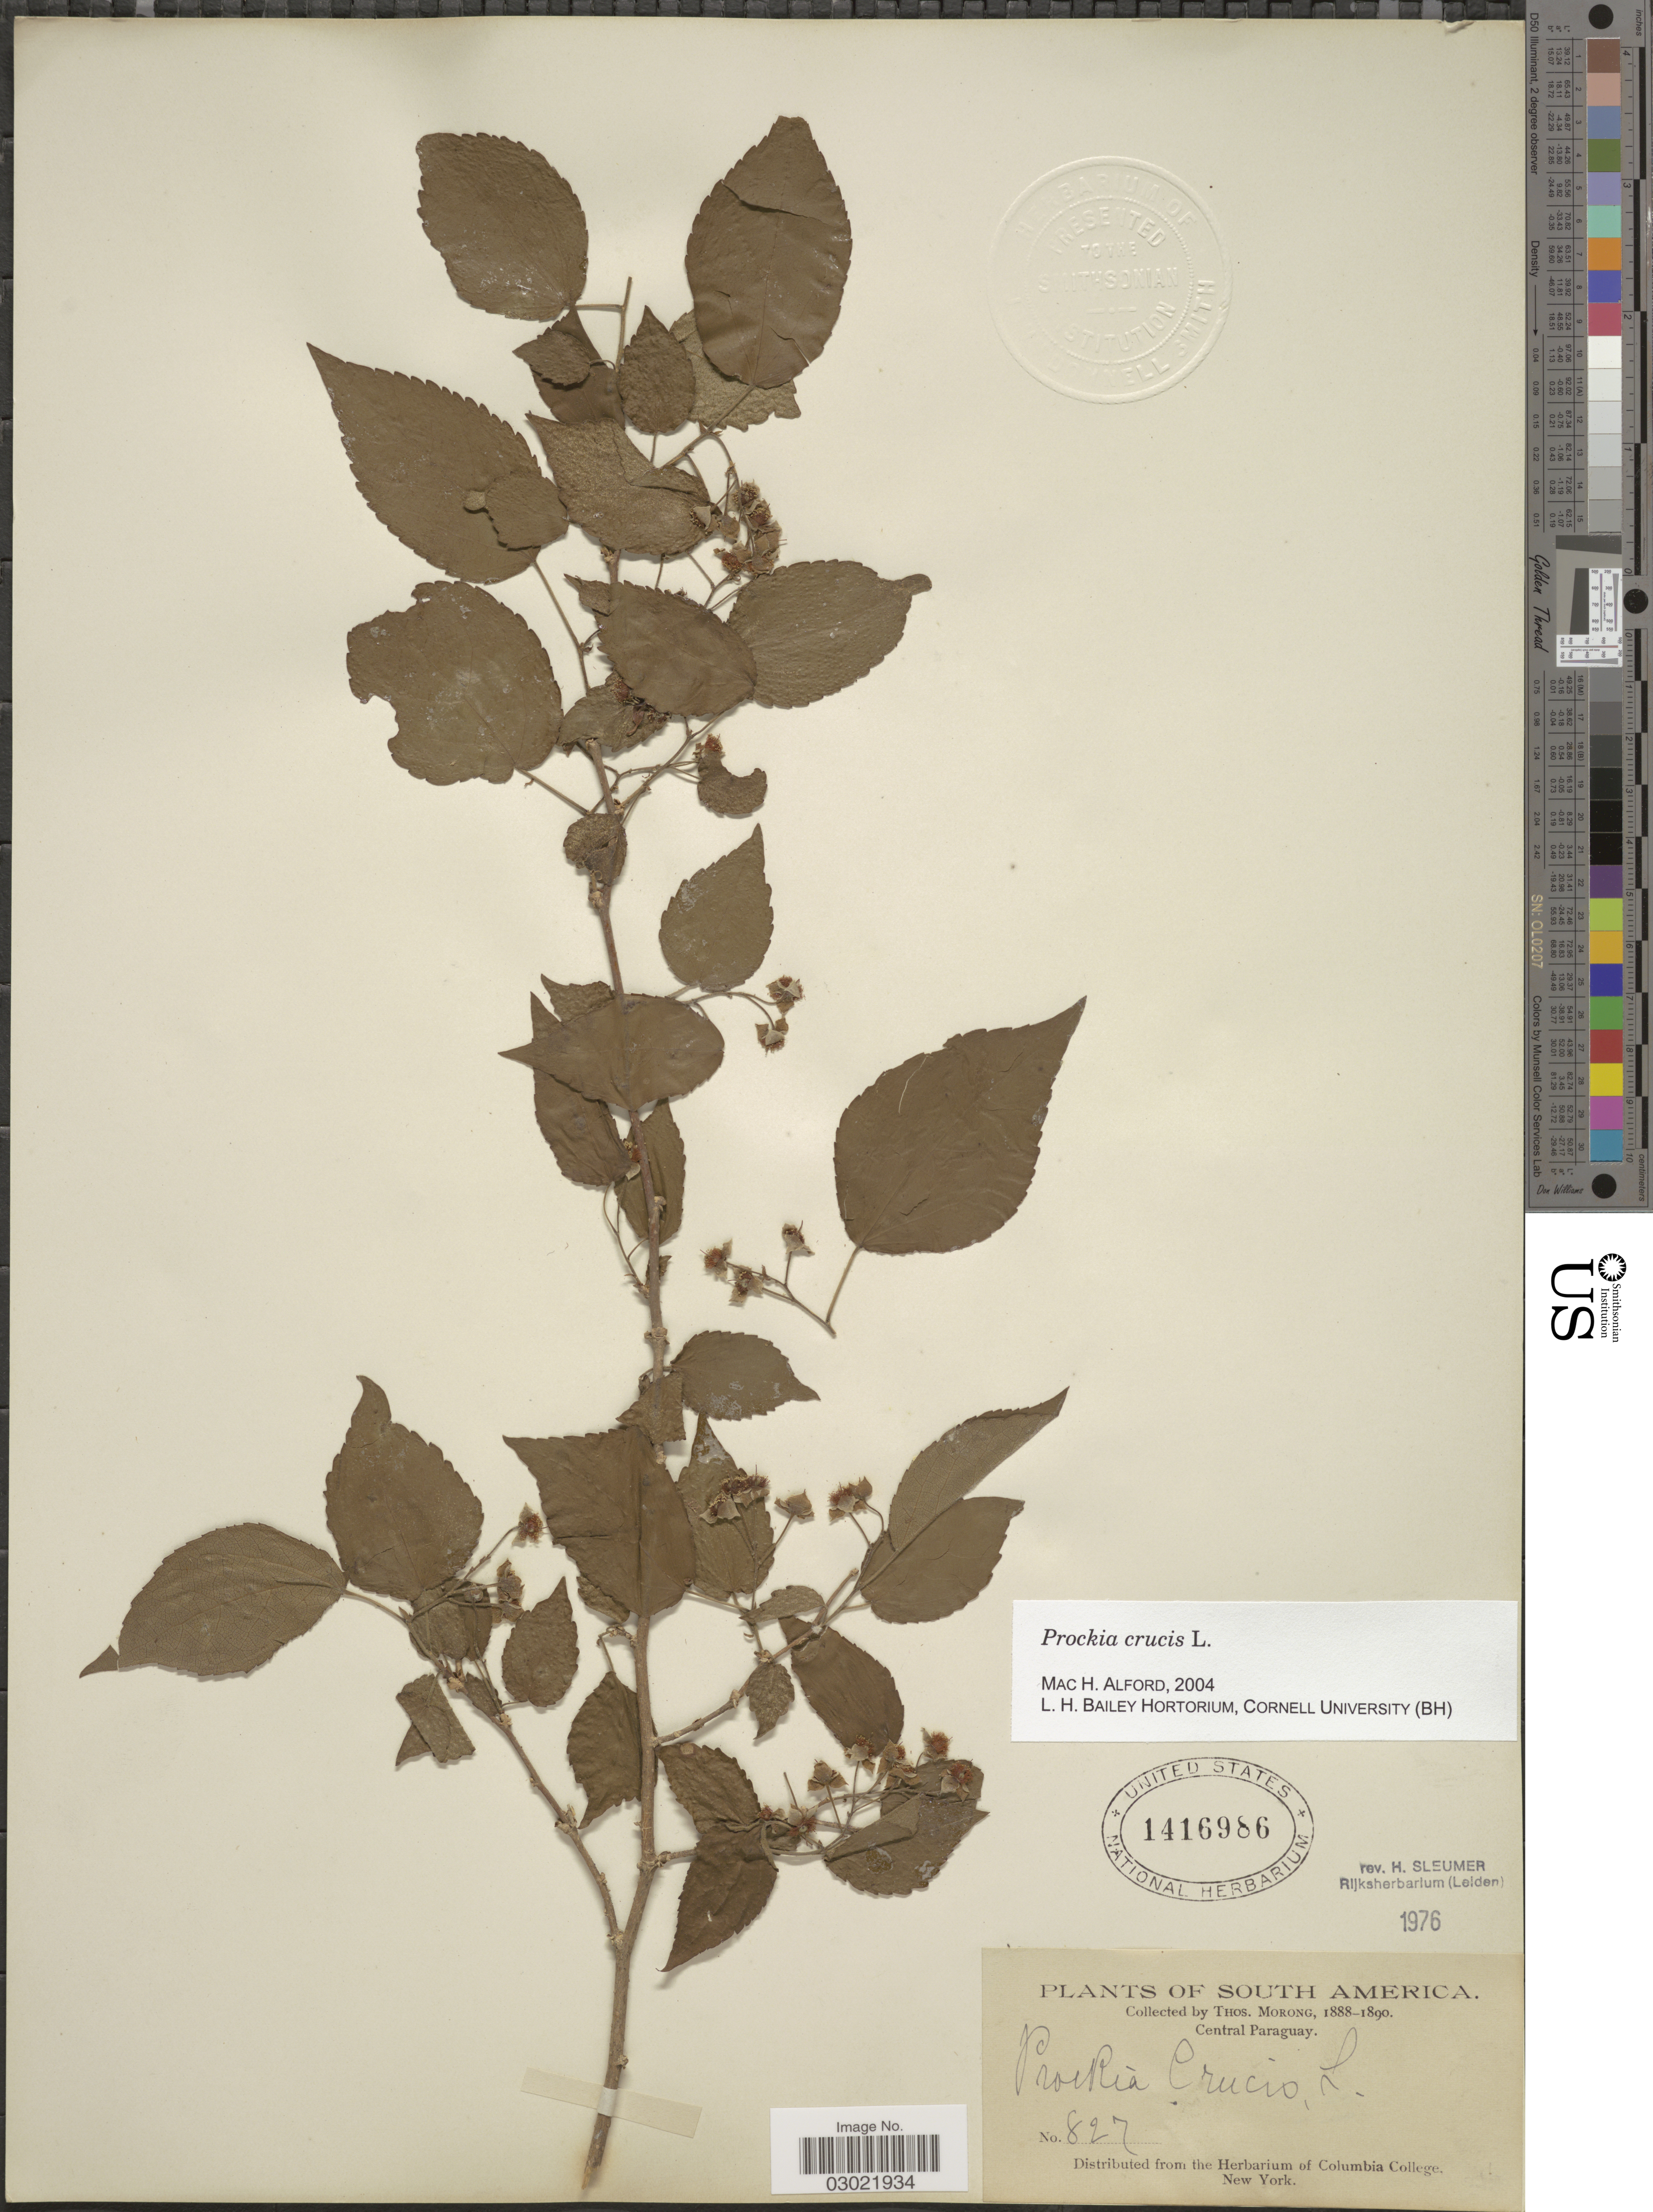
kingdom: Plantae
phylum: Tracheophyta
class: Magnoliopsida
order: Malpighiales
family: Salicaceae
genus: Prockia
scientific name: Prockia crucis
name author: P. Browne ex L.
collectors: ex herb. T. Morong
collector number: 827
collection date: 1888/1890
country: Paraguay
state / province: Central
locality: Central Paraguay.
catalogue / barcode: US 1416986